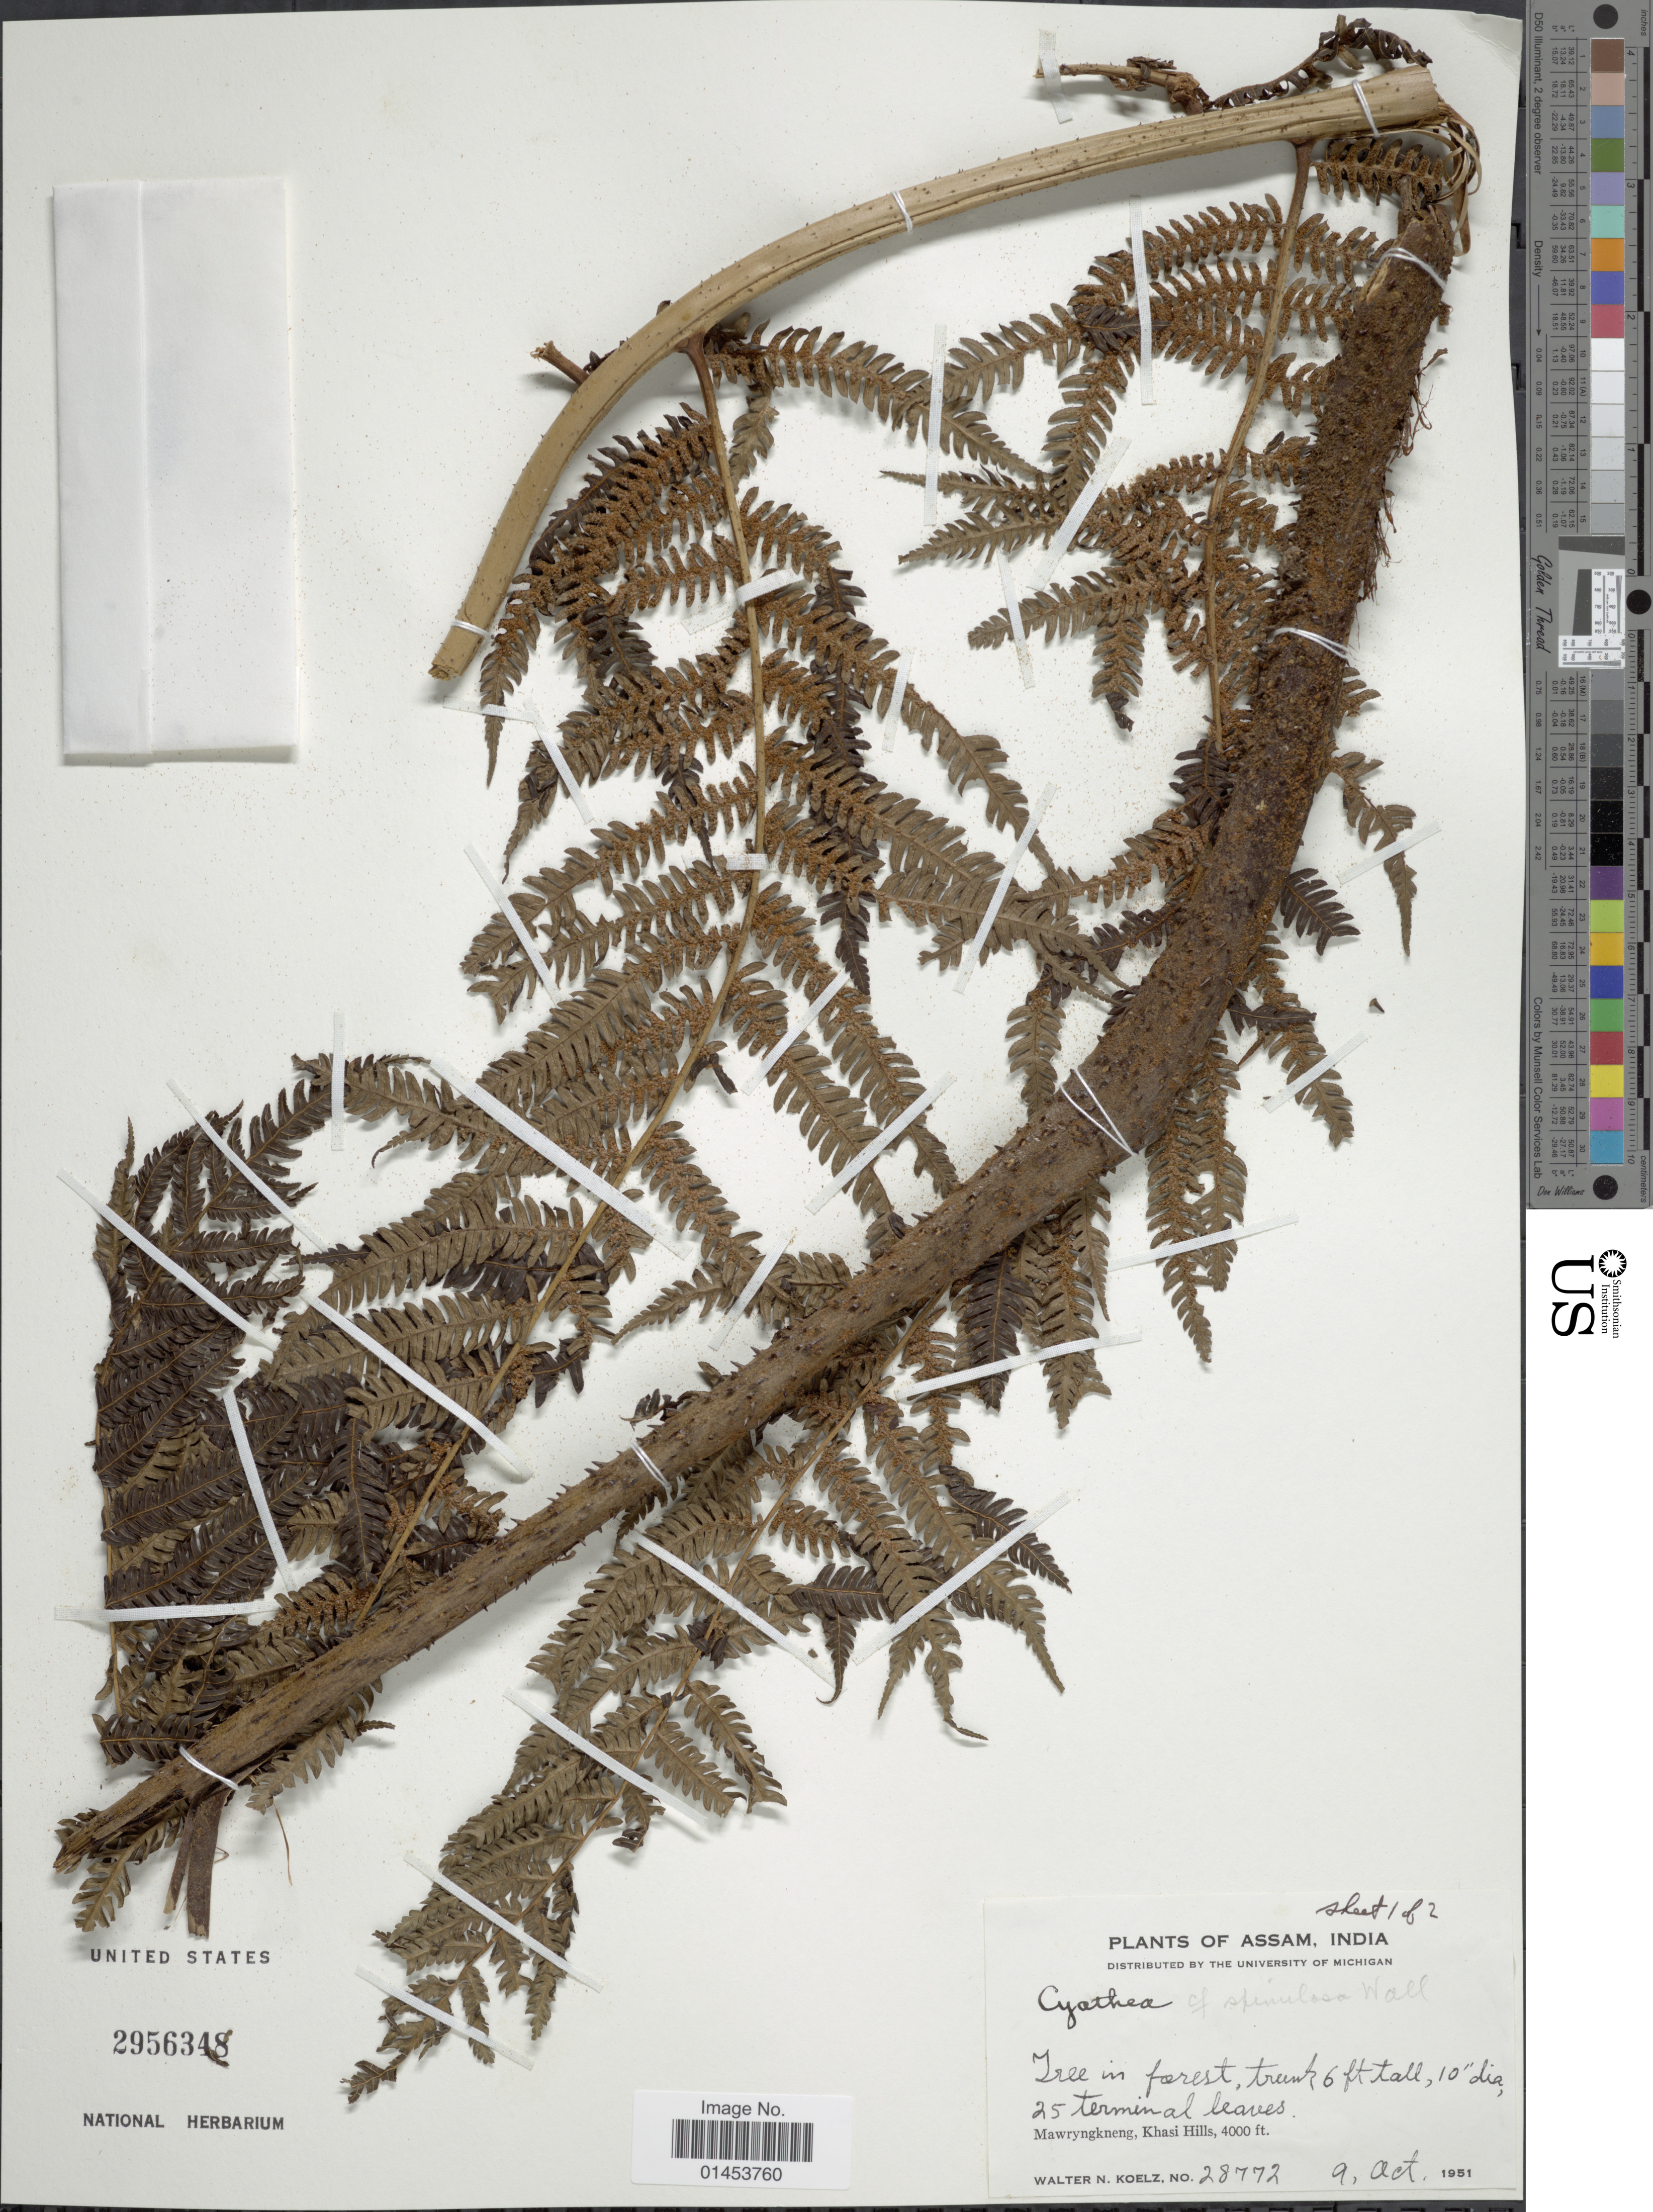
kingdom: Plantae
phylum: Tracheophyta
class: Polypodiopsida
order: Cyatheales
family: Cyatheaceae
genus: Cyathea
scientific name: Cyathea spinulosa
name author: Wall. ex Hook.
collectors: W. N. Koelz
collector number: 28772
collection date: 1951-10-09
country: India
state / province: Meghalaya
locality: Assam, India, Mawryngkneng, Khasi Hills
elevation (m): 1219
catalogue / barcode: US 2956348